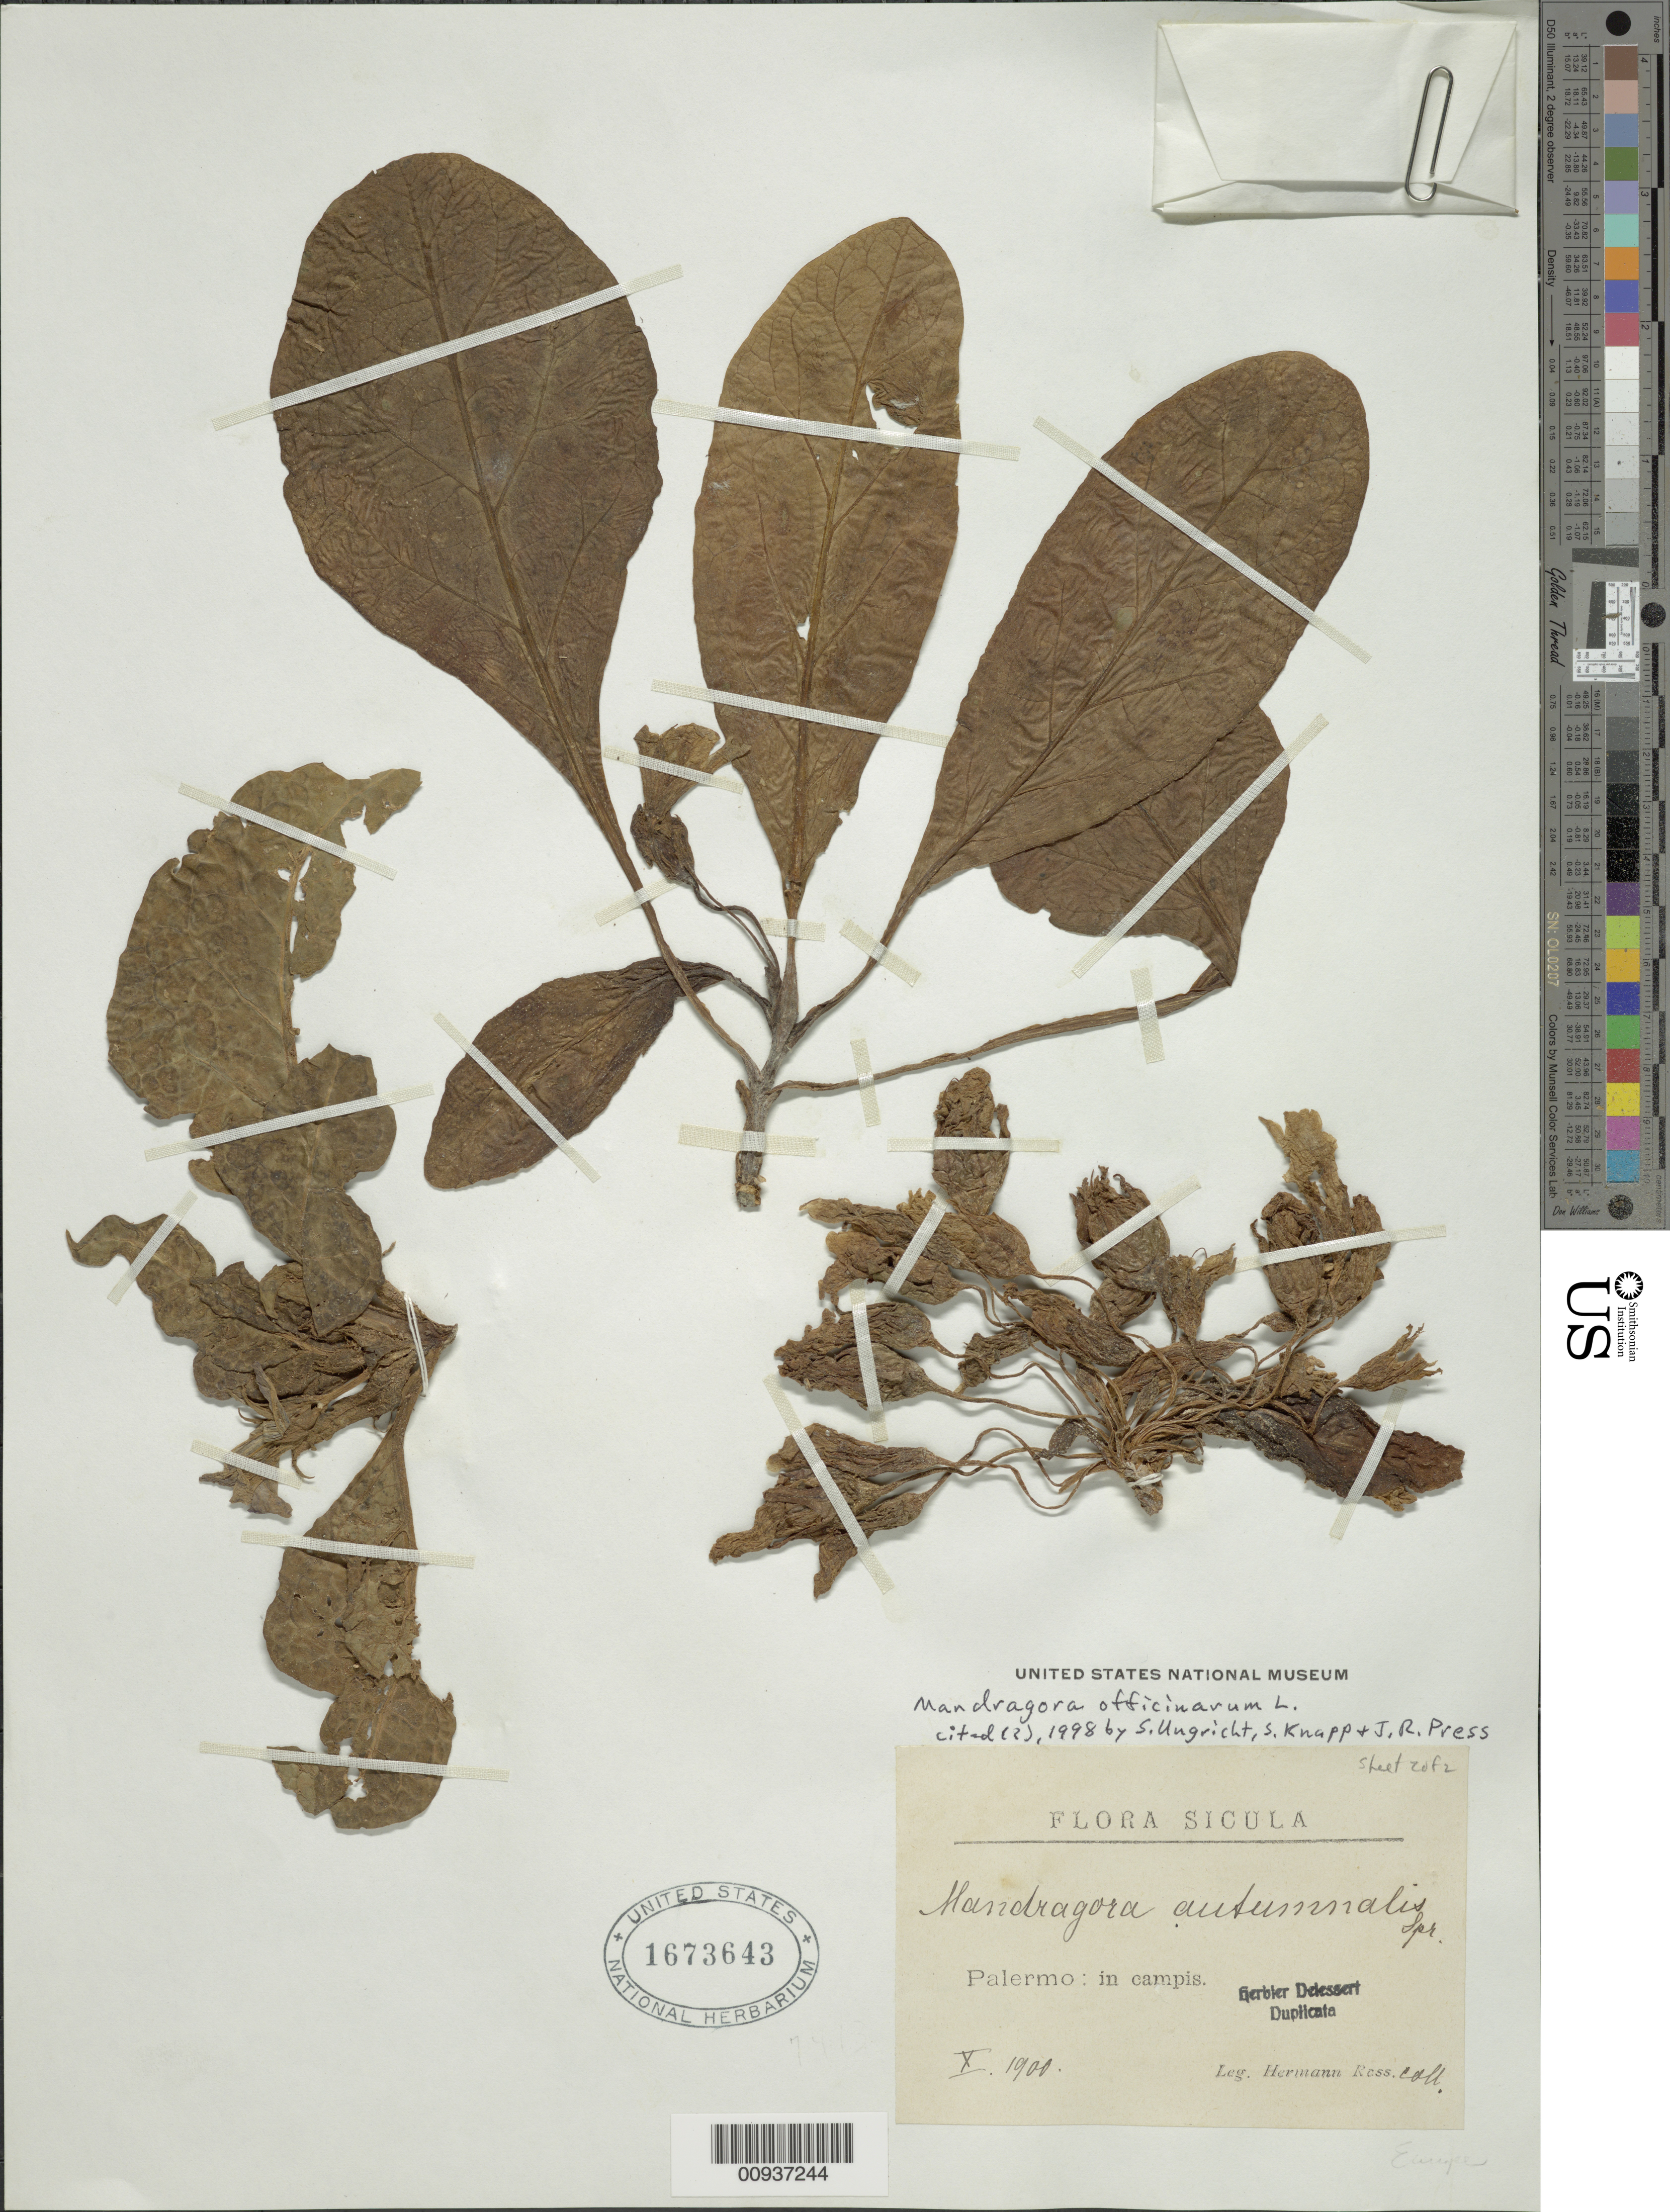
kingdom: Plantae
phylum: Tracheophyta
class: Magnoliopsida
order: Solanales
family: Solanaceae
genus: Mandragora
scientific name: Mandragora officinarum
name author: L.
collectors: H. Ross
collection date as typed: Oct 1900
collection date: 1900-10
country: Italy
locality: Palermo: in campis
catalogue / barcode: US 1673643